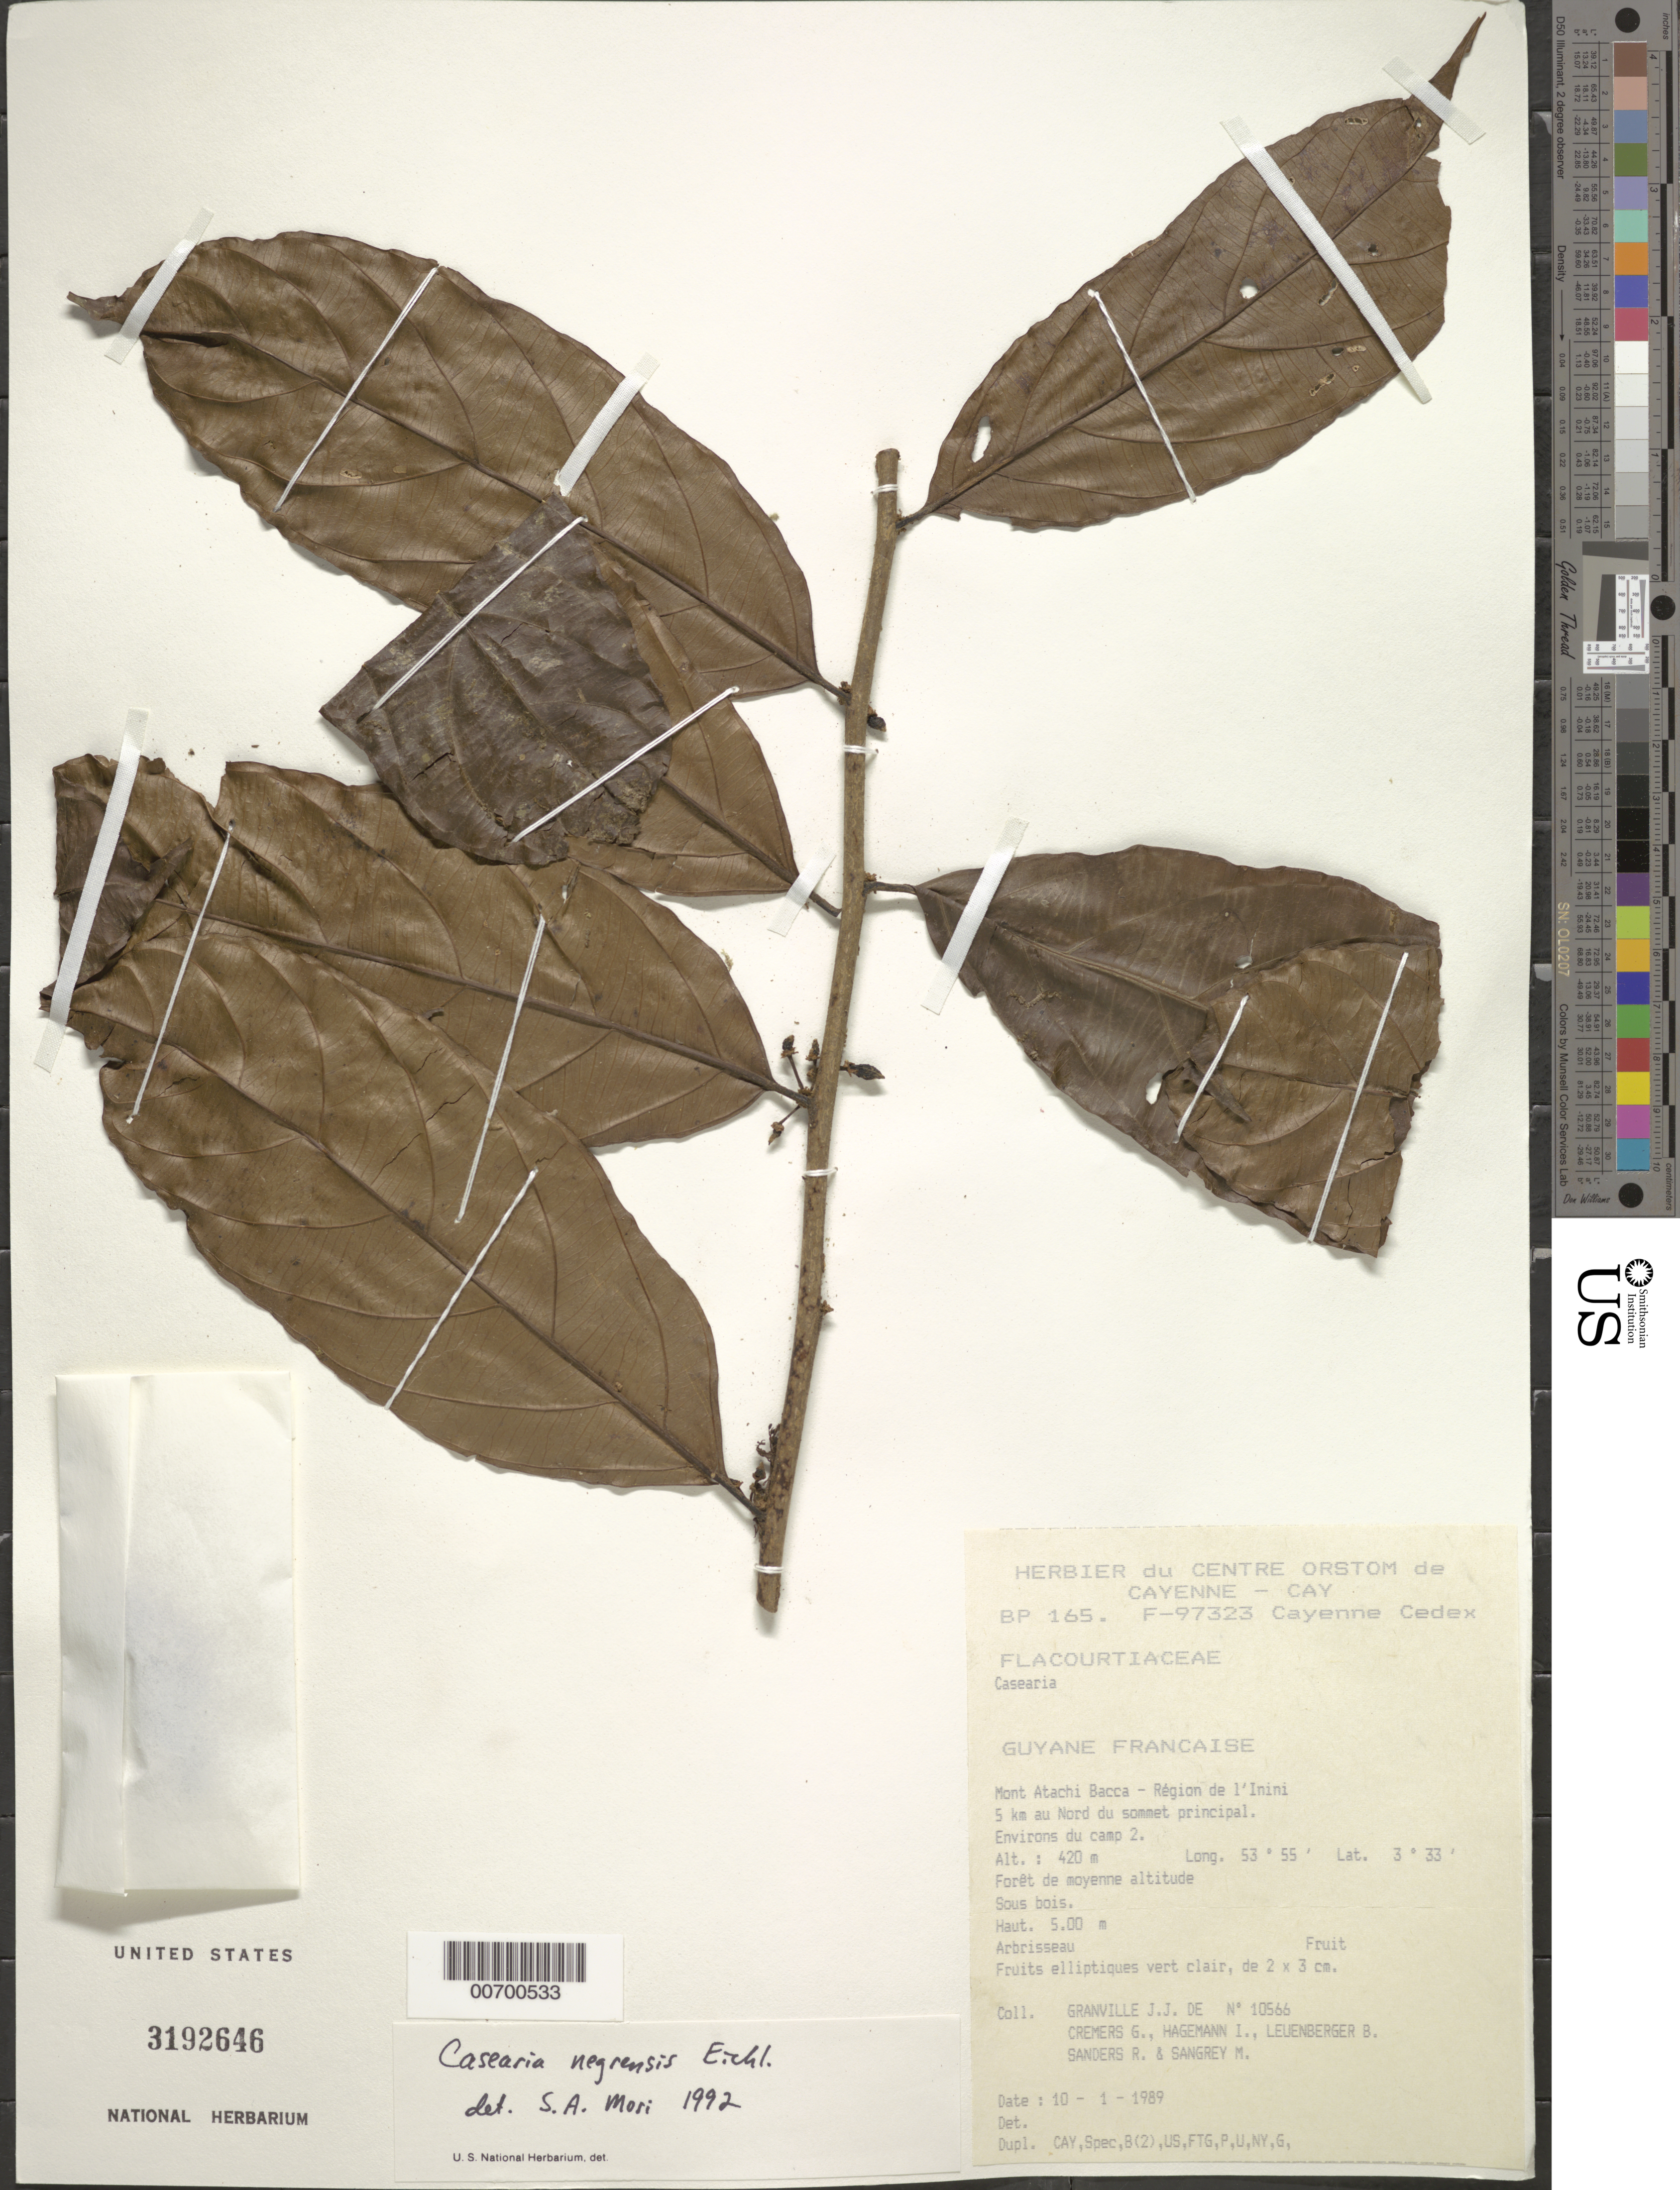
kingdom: Plantae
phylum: Tracheophyta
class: Magnoliopsida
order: Malpighiales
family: Salicaceae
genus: Casearia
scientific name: Casearia negrensis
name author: Eichler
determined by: Mori, Scott A.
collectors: J.-J. de Granville, G. Cremers, J. Hagemann, B. E. Leuenberger & M. S. Sangrey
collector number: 10566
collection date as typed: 10-Jan-89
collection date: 1989-01-10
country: French Guiana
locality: Mont Atachi Bacca, région de l'Inini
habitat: Forest; middle altitude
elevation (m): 420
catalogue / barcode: US 3192646